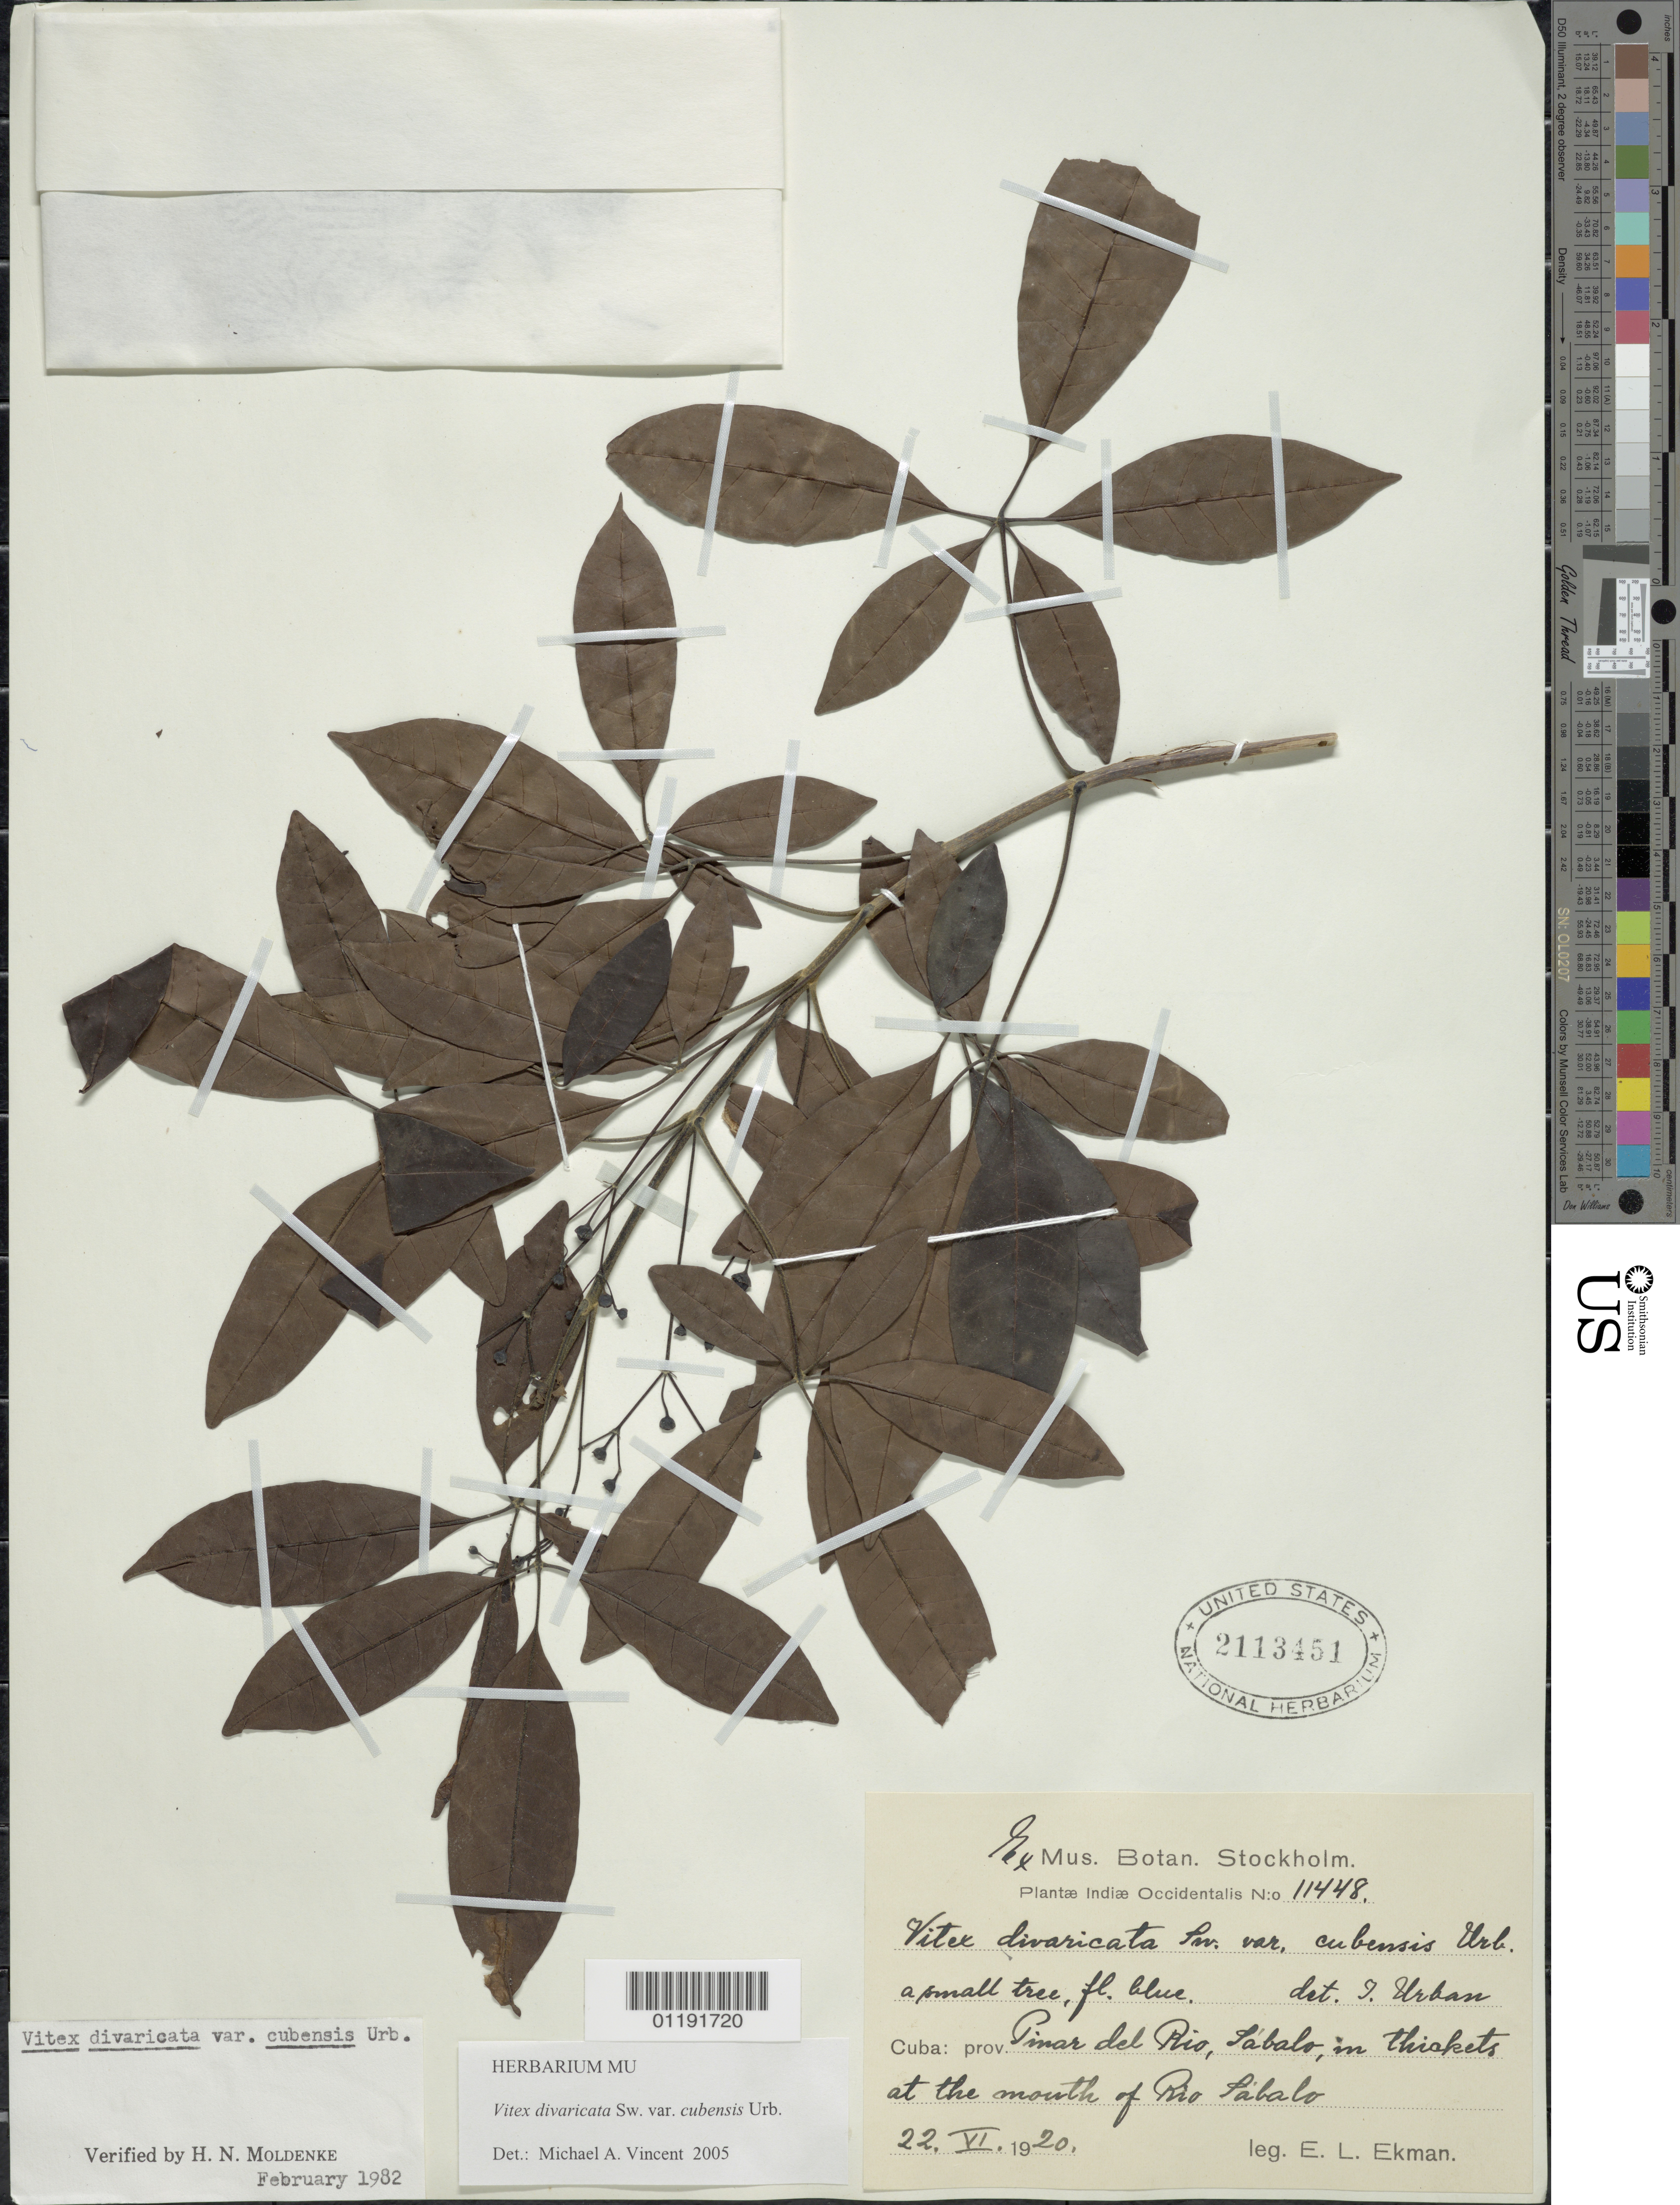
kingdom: Plantae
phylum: Tracheophyta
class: Magnoliopsida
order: Lamiales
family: Lamiaceae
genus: Vitex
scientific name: Vitex divaricata var. cubensis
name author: Urb.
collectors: E. L. Ekman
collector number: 11448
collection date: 1920-06-22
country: Cuba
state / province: Pinar del Rio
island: Cuba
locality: Sabalo, mouth of Rio Sabalo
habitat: In thickets, at river mouth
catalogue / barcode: US 2113451